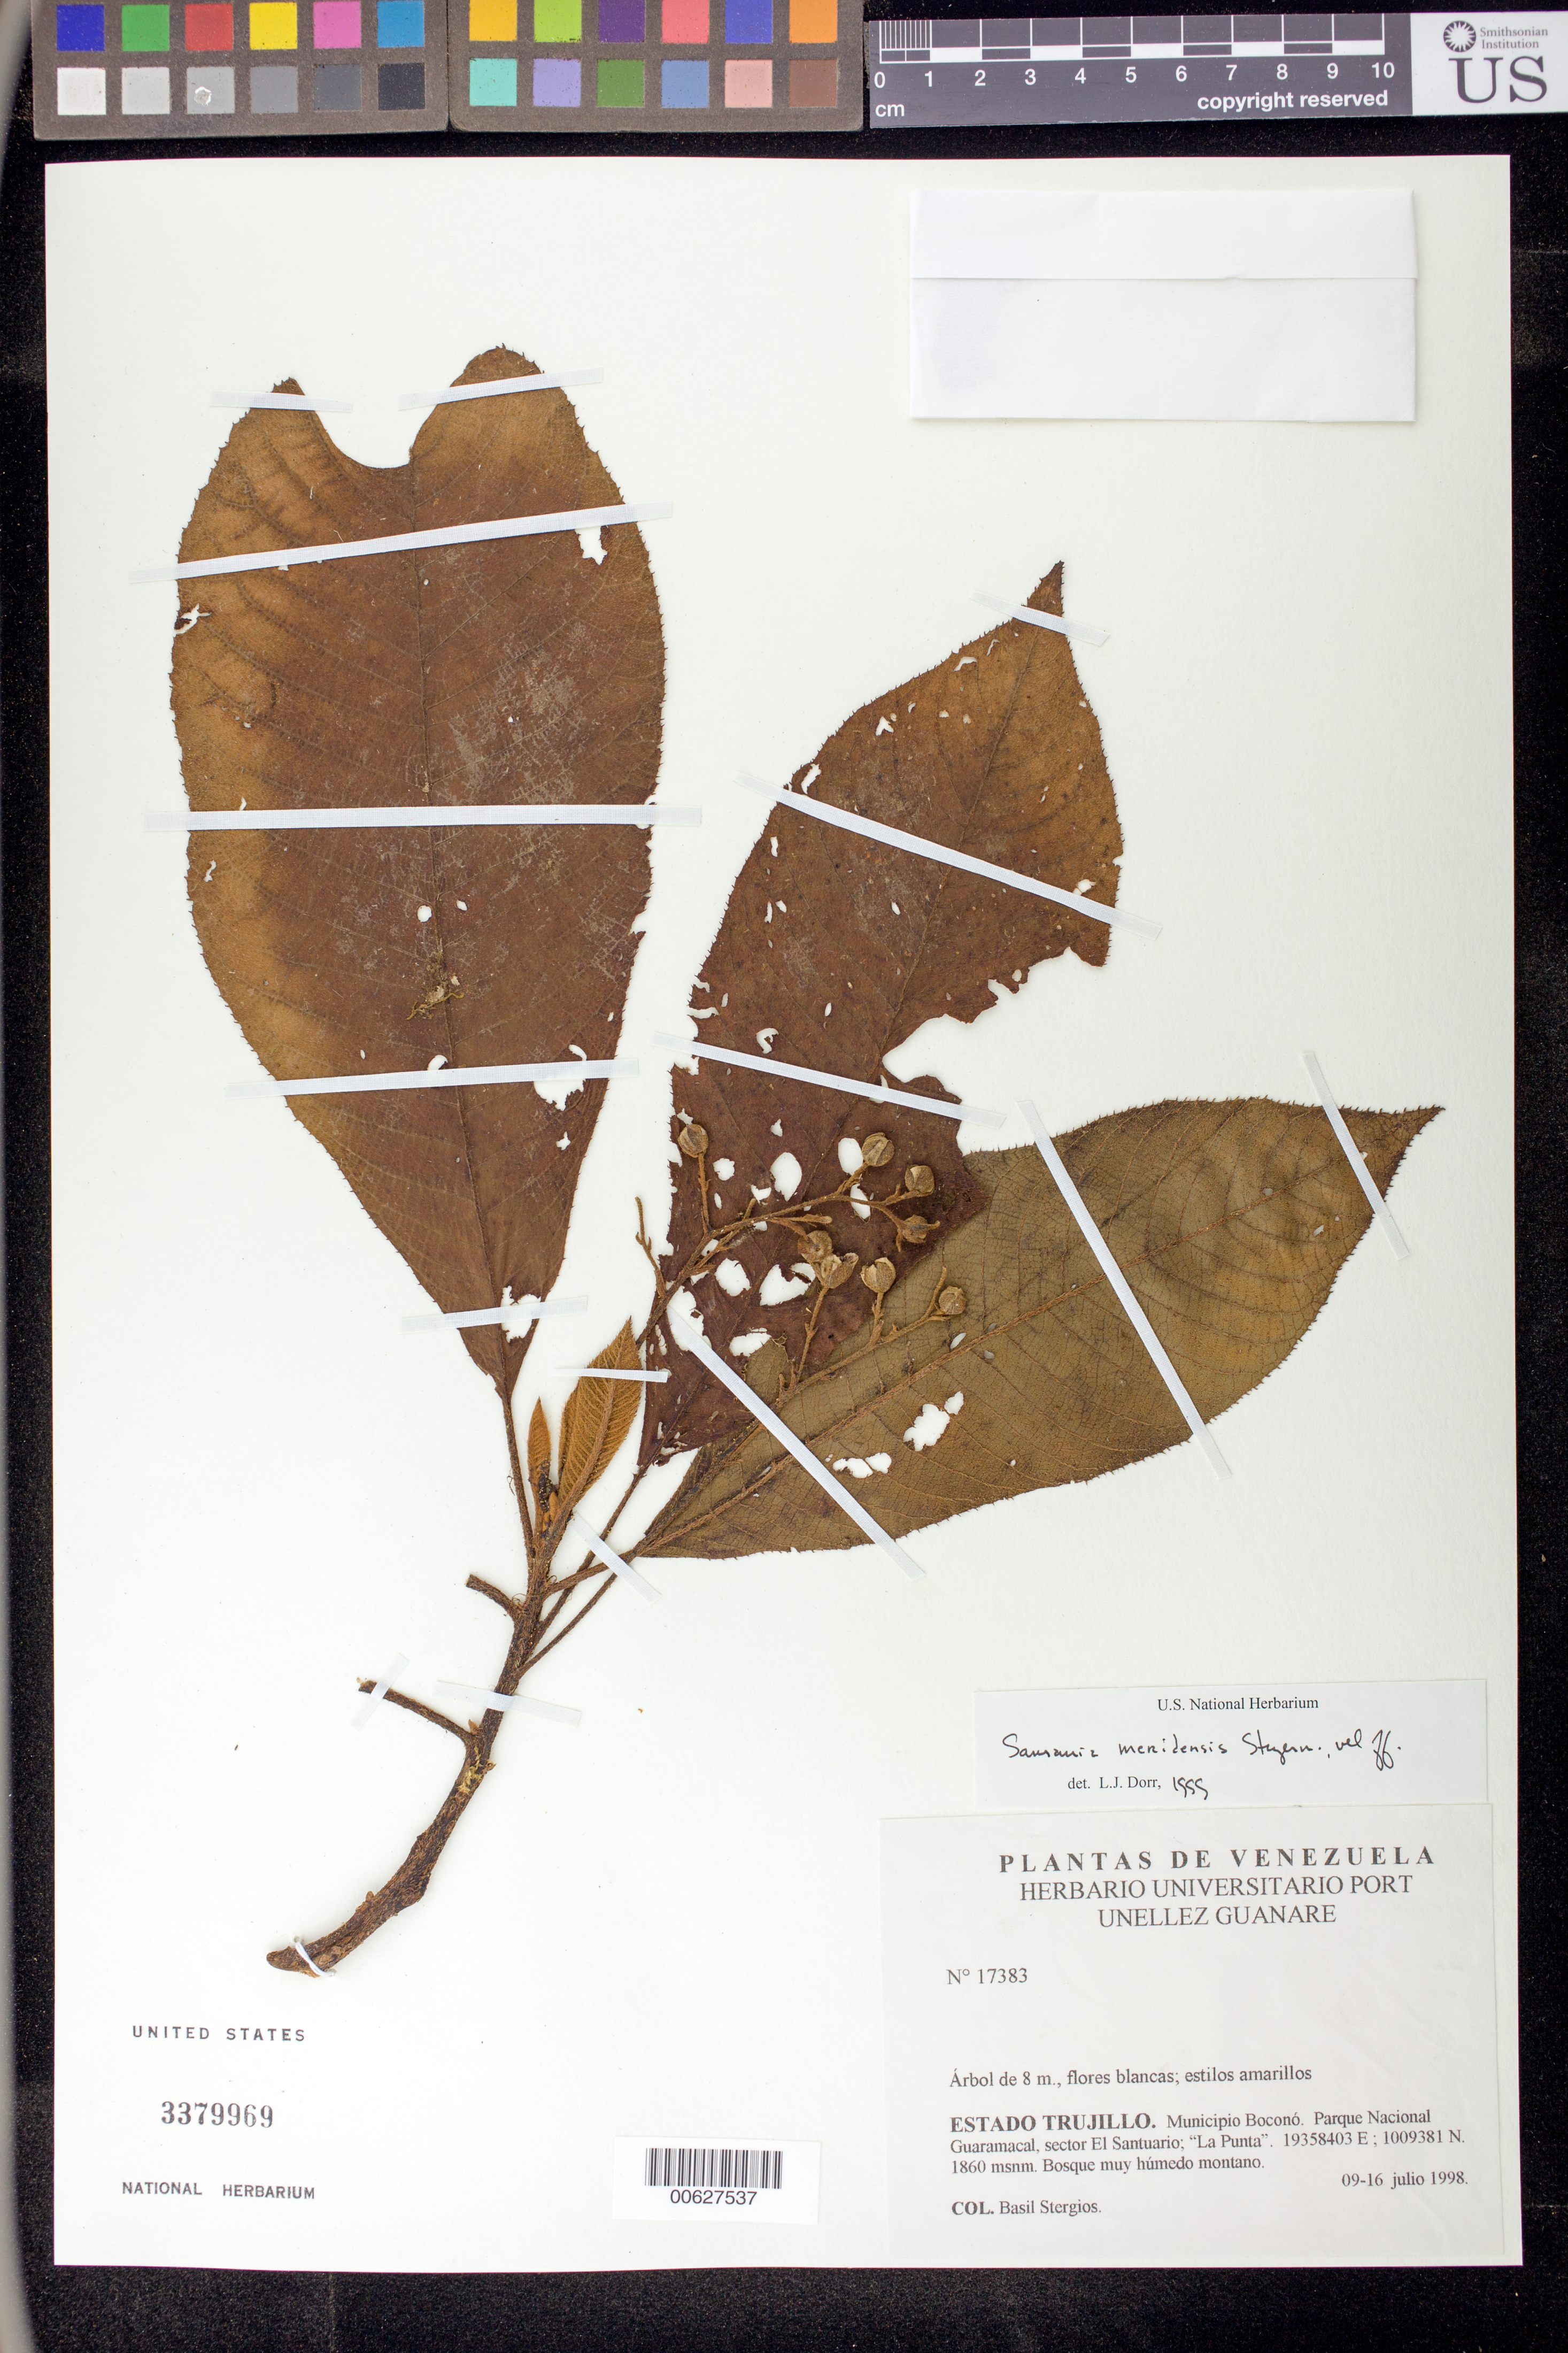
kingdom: Plantae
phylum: Tracheophyta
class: Magnoliopsida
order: Ericales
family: Actinidiaceae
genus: Saurauia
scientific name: Saurauia meridensis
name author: Steyerm.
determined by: Dorr, L. J., (BOT), Smithsonian Institution - National Museum of Natural History (UNITED STATES)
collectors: B. G. Stergios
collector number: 17383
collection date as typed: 09 Jul 1998 to 16 Jul 1998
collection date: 1998-07-09/1998-07-16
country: Venezuela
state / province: Trujillo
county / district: Boconó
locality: Parque Nacional Guaramacal, Sector El Santuario, La Punta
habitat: Bosque muy húmedo montano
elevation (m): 1860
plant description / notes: MO, PORT, US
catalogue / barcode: US 3379969